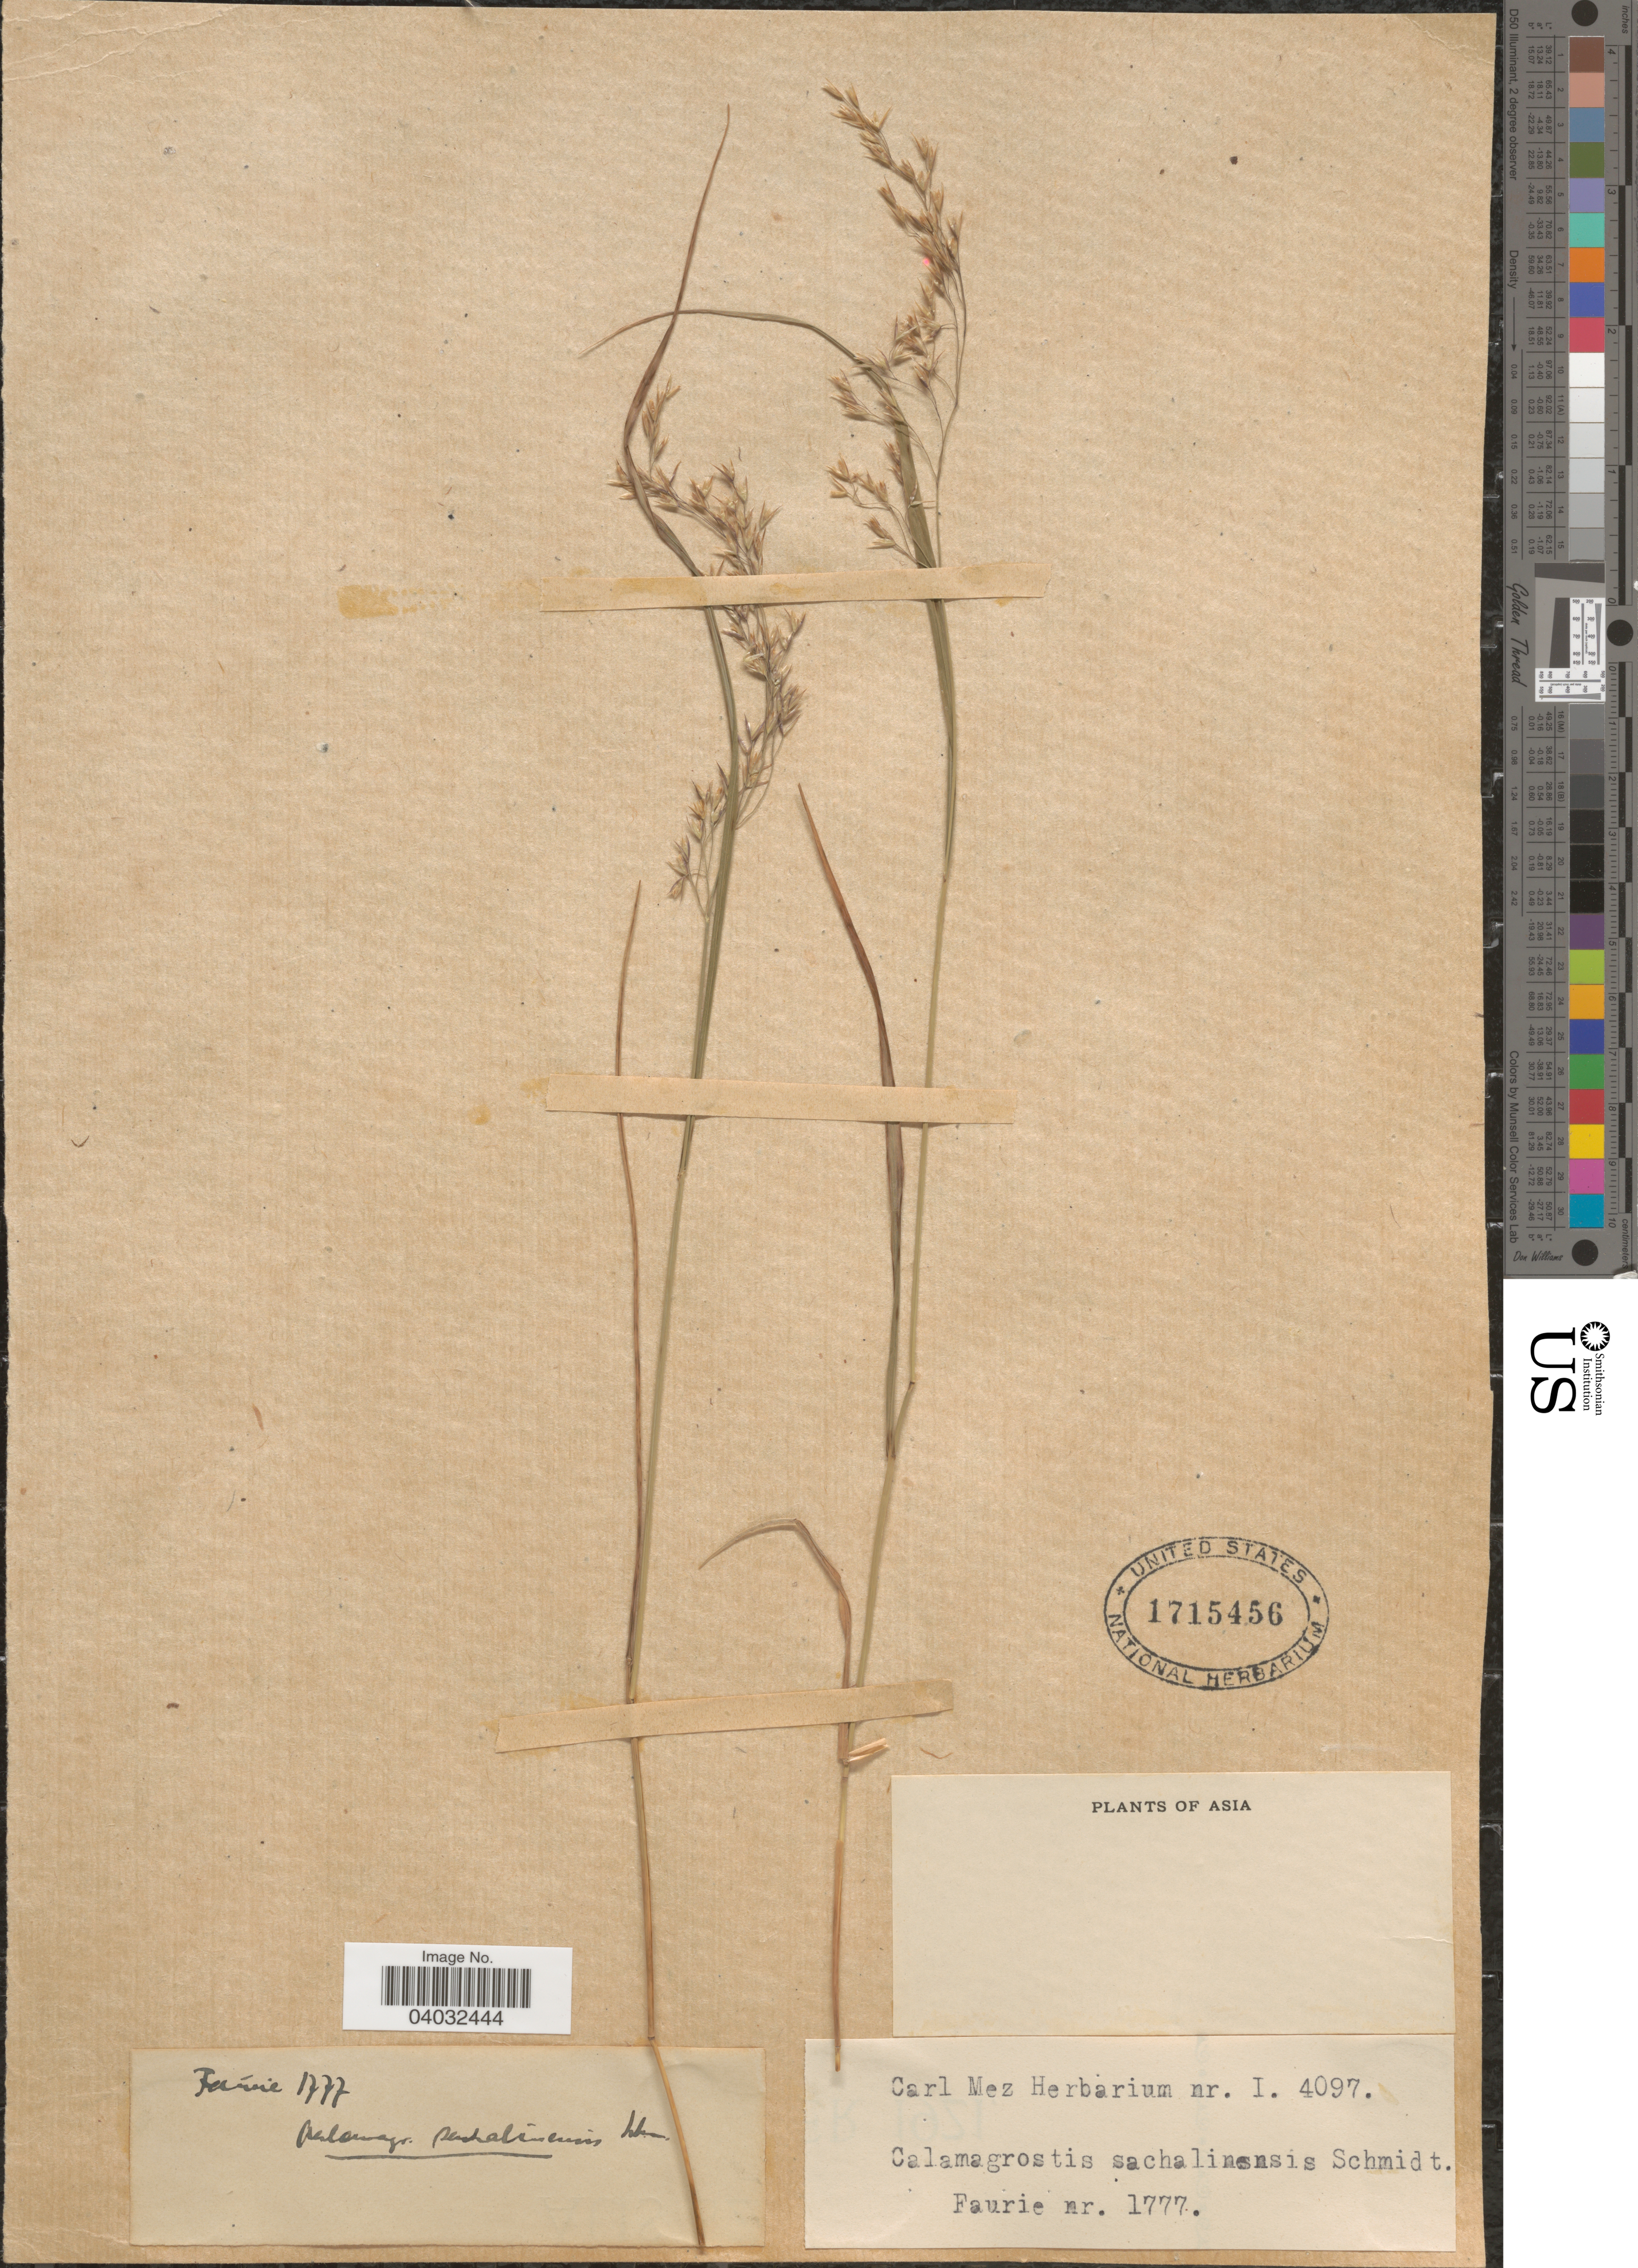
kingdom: Plantae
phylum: Tracheophyta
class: Liliopsida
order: Poales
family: Poaceae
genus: Calamagrostis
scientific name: Calamagrostis sachalinensis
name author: F. Schmidt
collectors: -. Faurie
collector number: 1777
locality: Asia.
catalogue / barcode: US 1715456